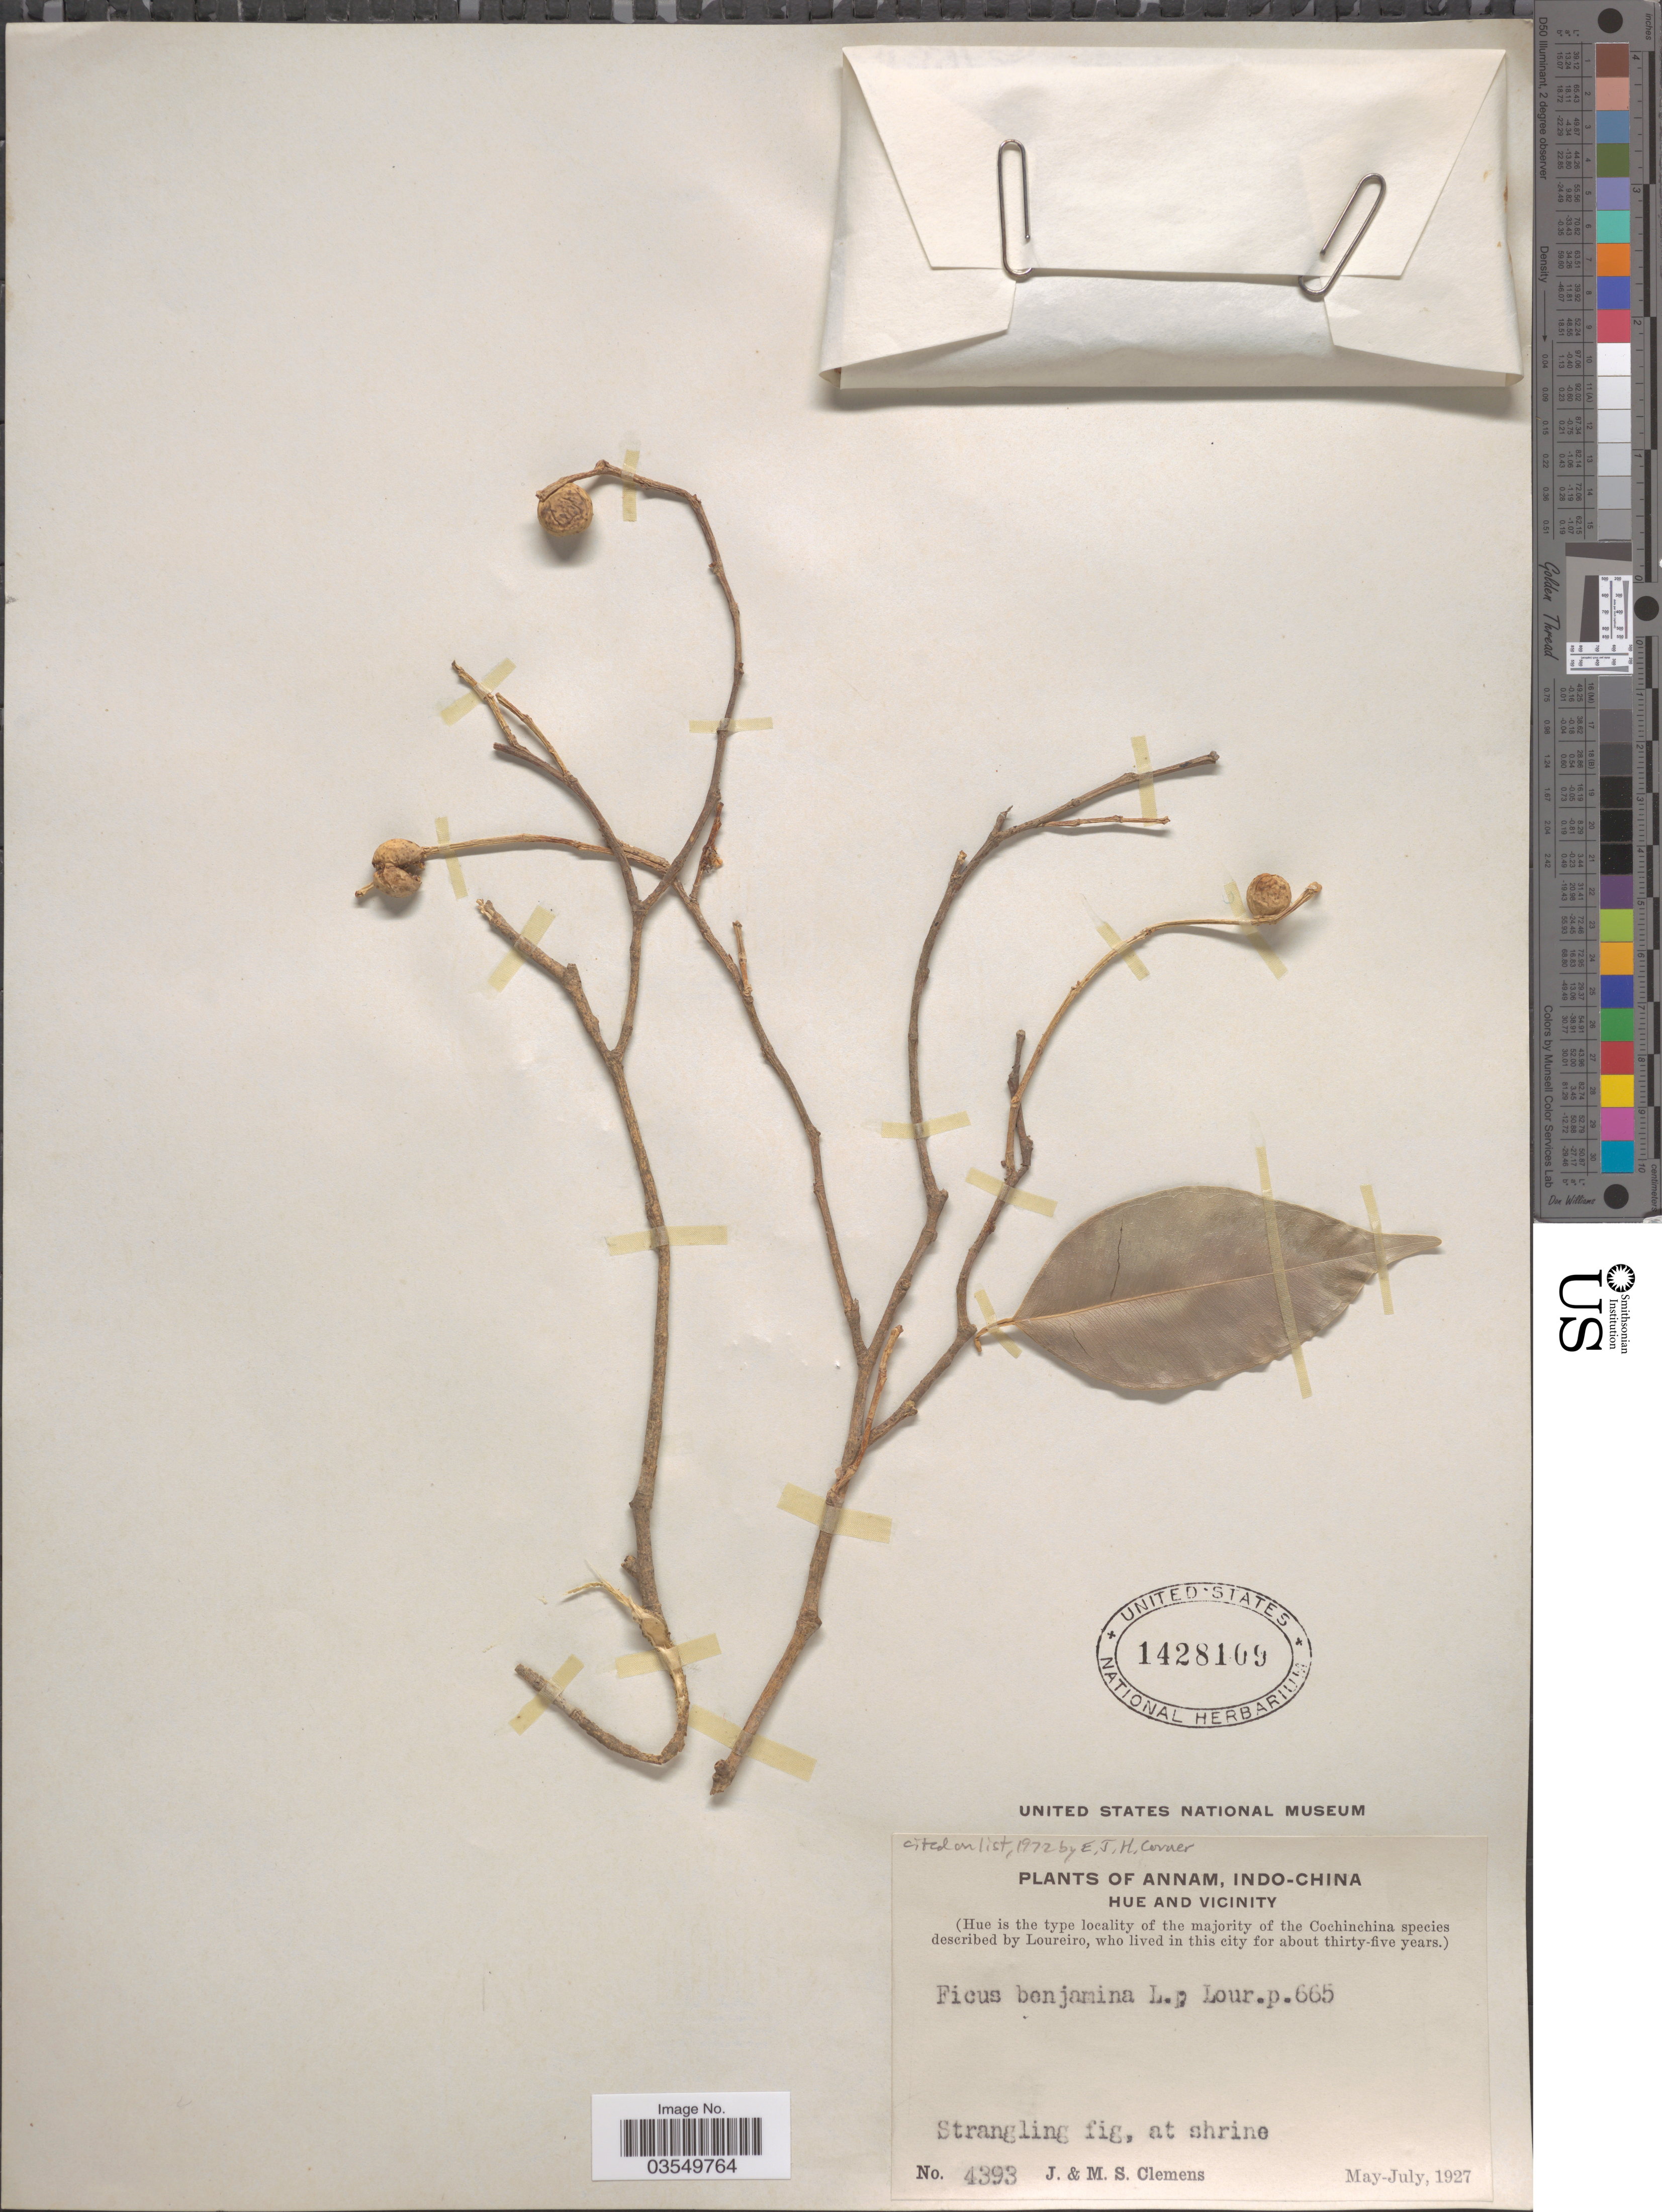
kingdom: Plantae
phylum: Tracheophyta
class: Magnoliopsida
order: Rosales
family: Moraceae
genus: Ficus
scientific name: Ficus benjamina var. benjamina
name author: L.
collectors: J. Clemens & M. S. Clemens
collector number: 4393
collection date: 1927-05/1927-07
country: Vietnam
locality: Annam, Indo-China. Hue and Vicinity.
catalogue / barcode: US 1428109